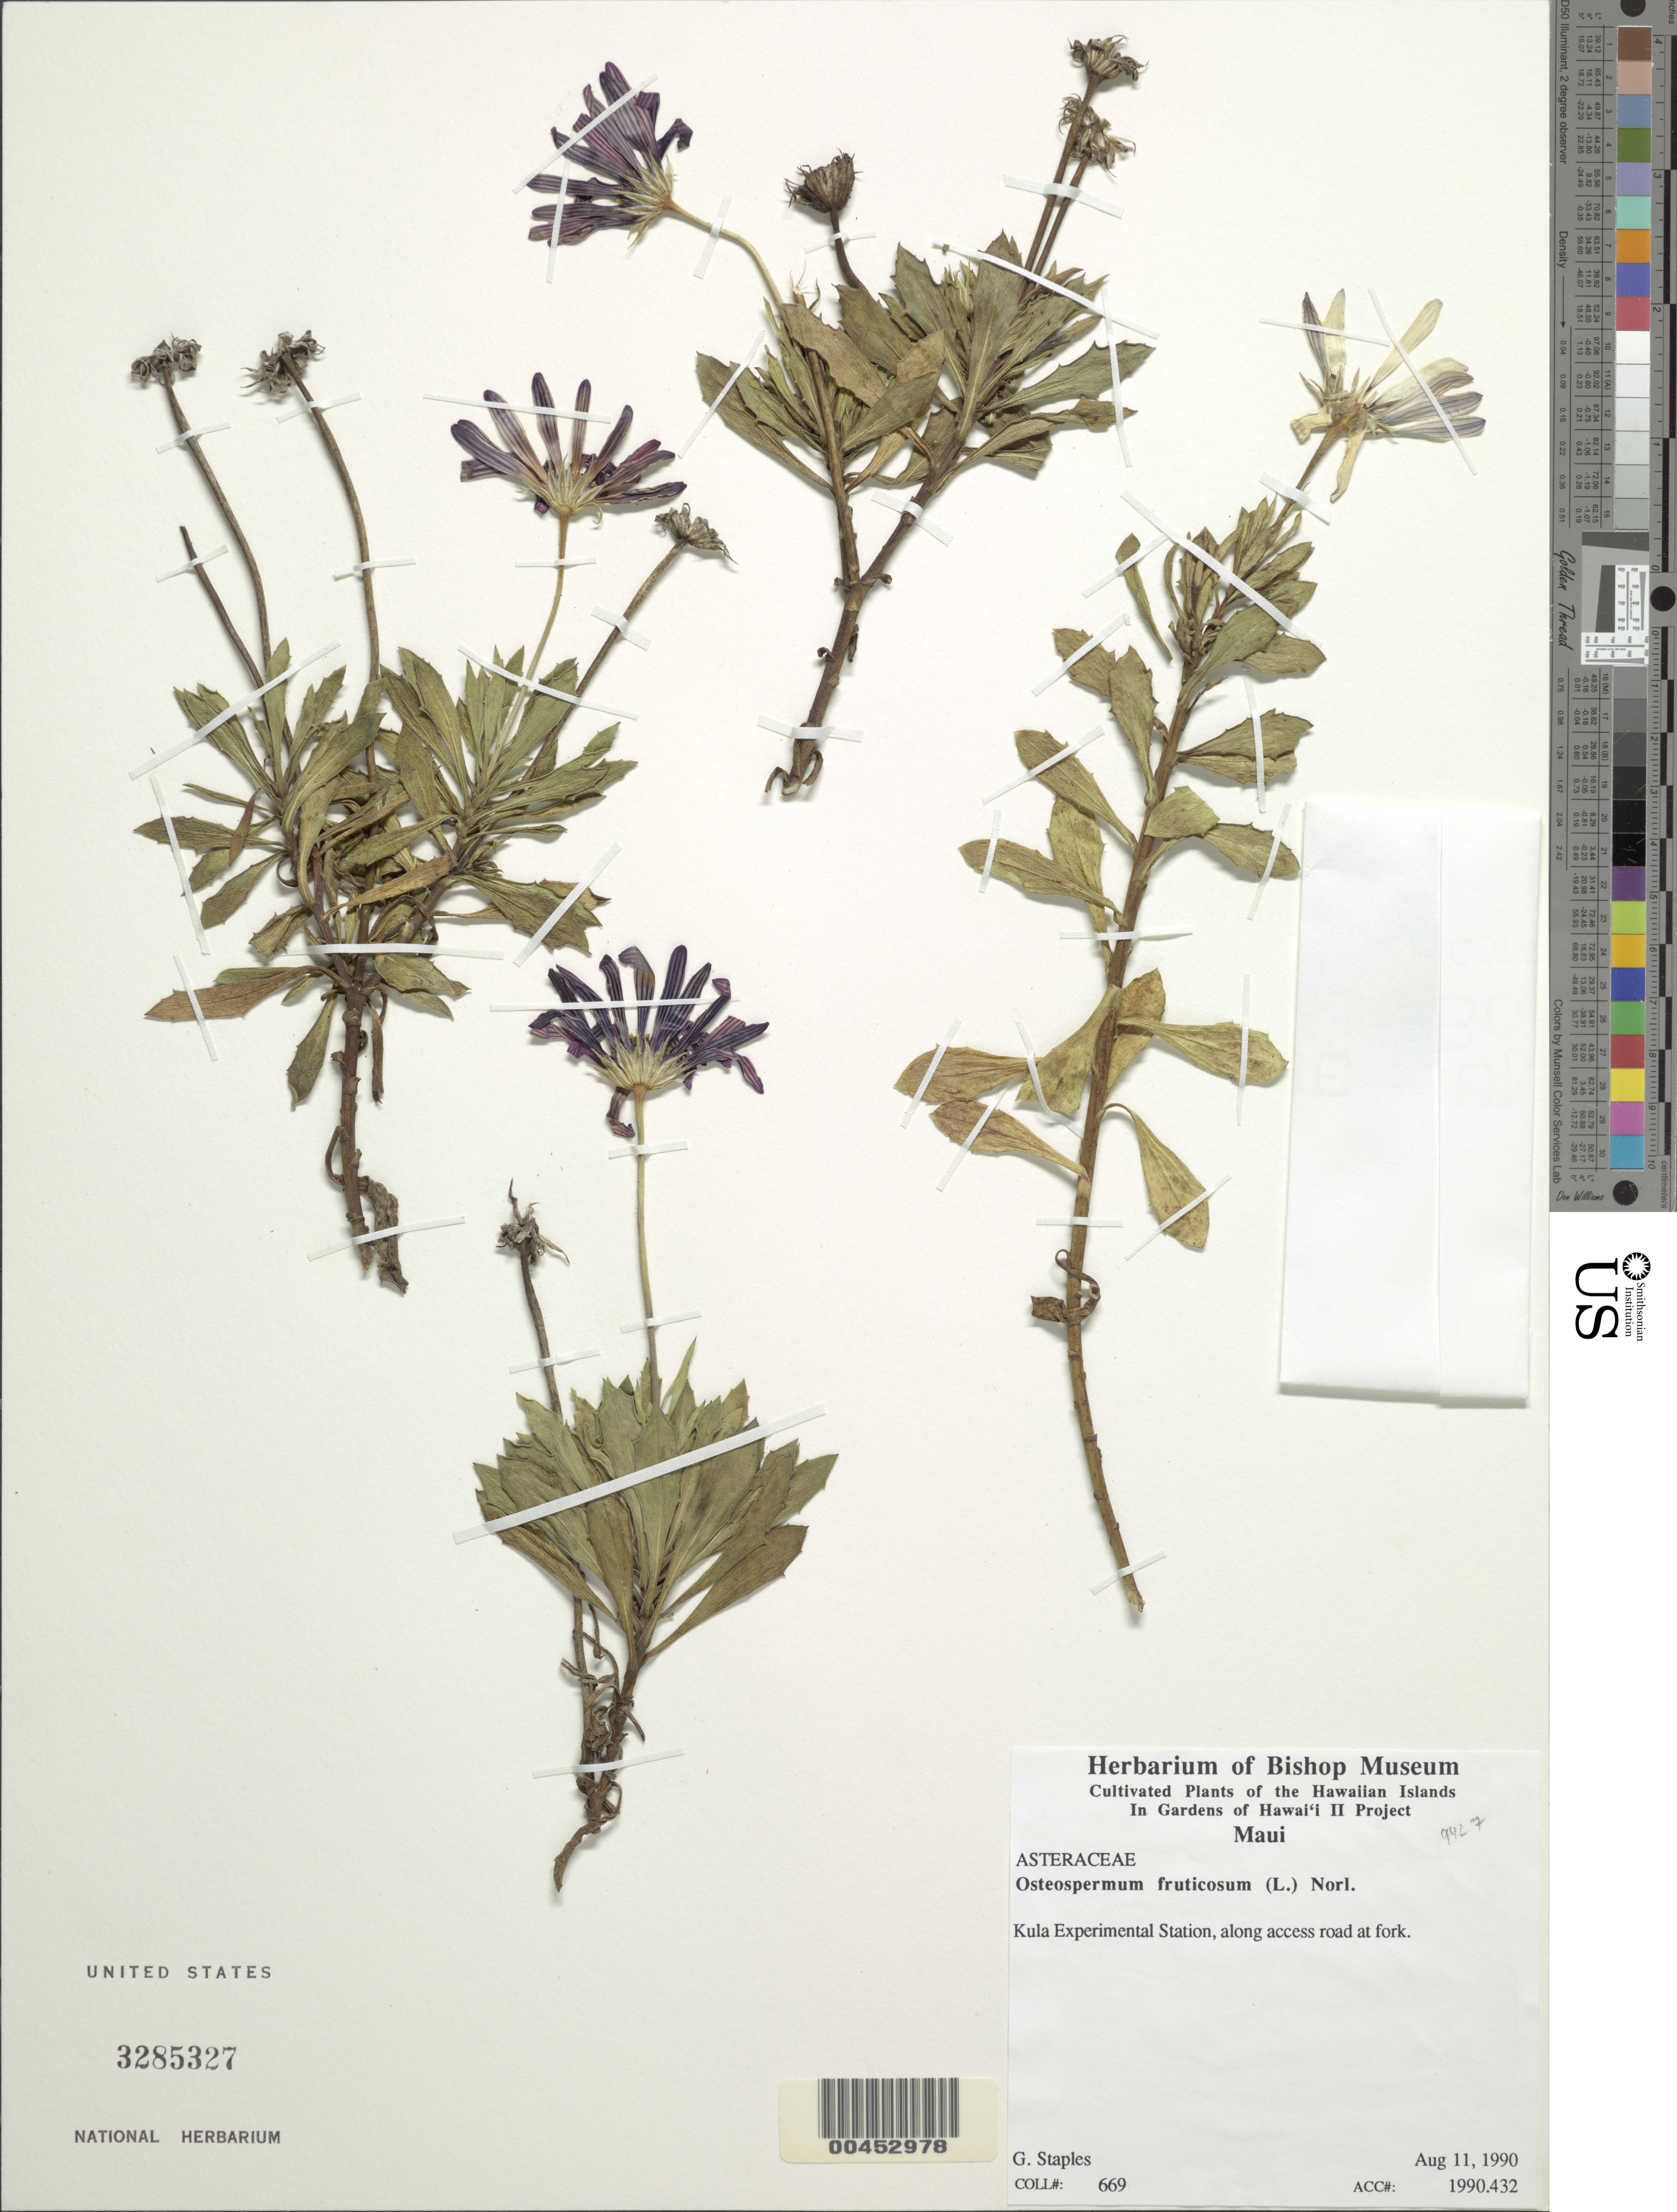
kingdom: Plantae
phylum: Tracheophyta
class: Magnoliopsida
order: Asterales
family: Asteraceae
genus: Dimorphotheca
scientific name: Dimorphotheca fruticosa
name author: Less.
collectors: G. Staples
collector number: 669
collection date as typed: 11 Aug 1990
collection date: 1990-08-11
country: United States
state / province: Hawaii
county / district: Maui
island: Maui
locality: Kula Experimental Station, along access road at fork.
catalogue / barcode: US 3285327